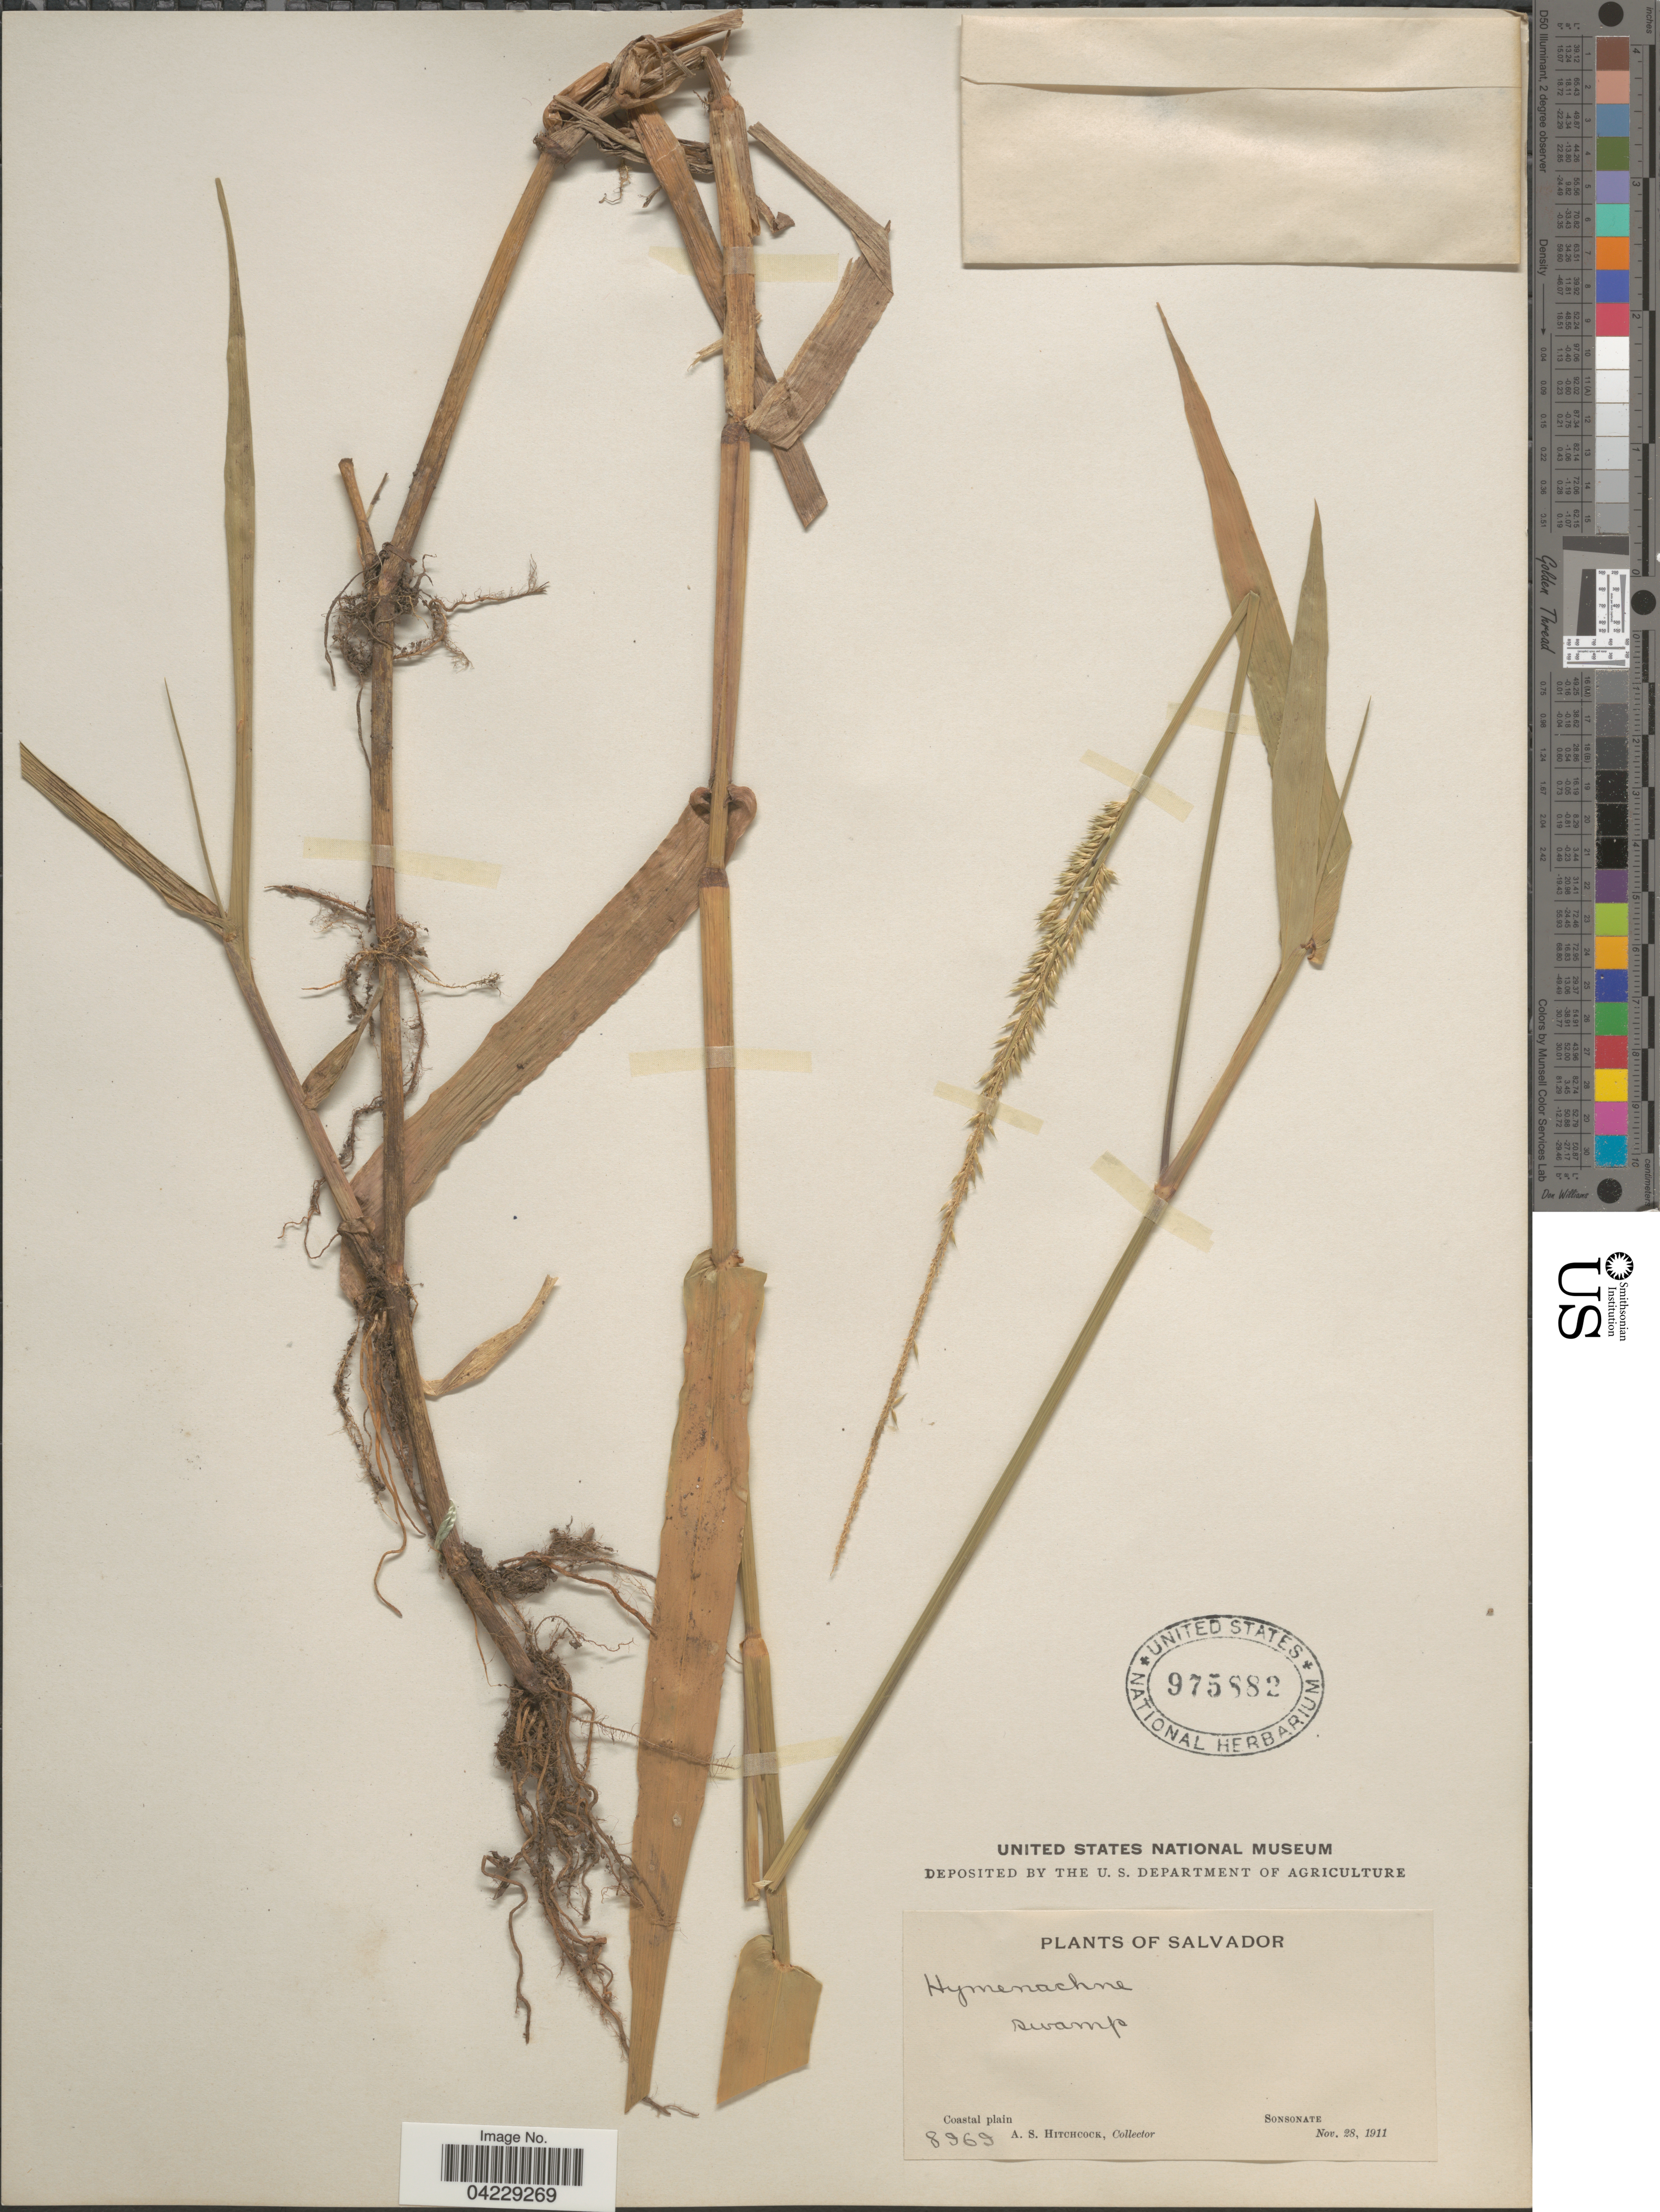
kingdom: Plantae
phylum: Tracheophyta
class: Liliopsida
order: Poales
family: Poaceae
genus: Hymenachne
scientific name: Hymenachne amplexicaulis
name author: (Rudge) Nees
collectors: A. S. Hitchcock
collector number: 8969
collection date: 1911-11-28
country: El Salvador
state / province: Sonsonate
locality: Coastal plain.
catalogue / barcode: US 975882